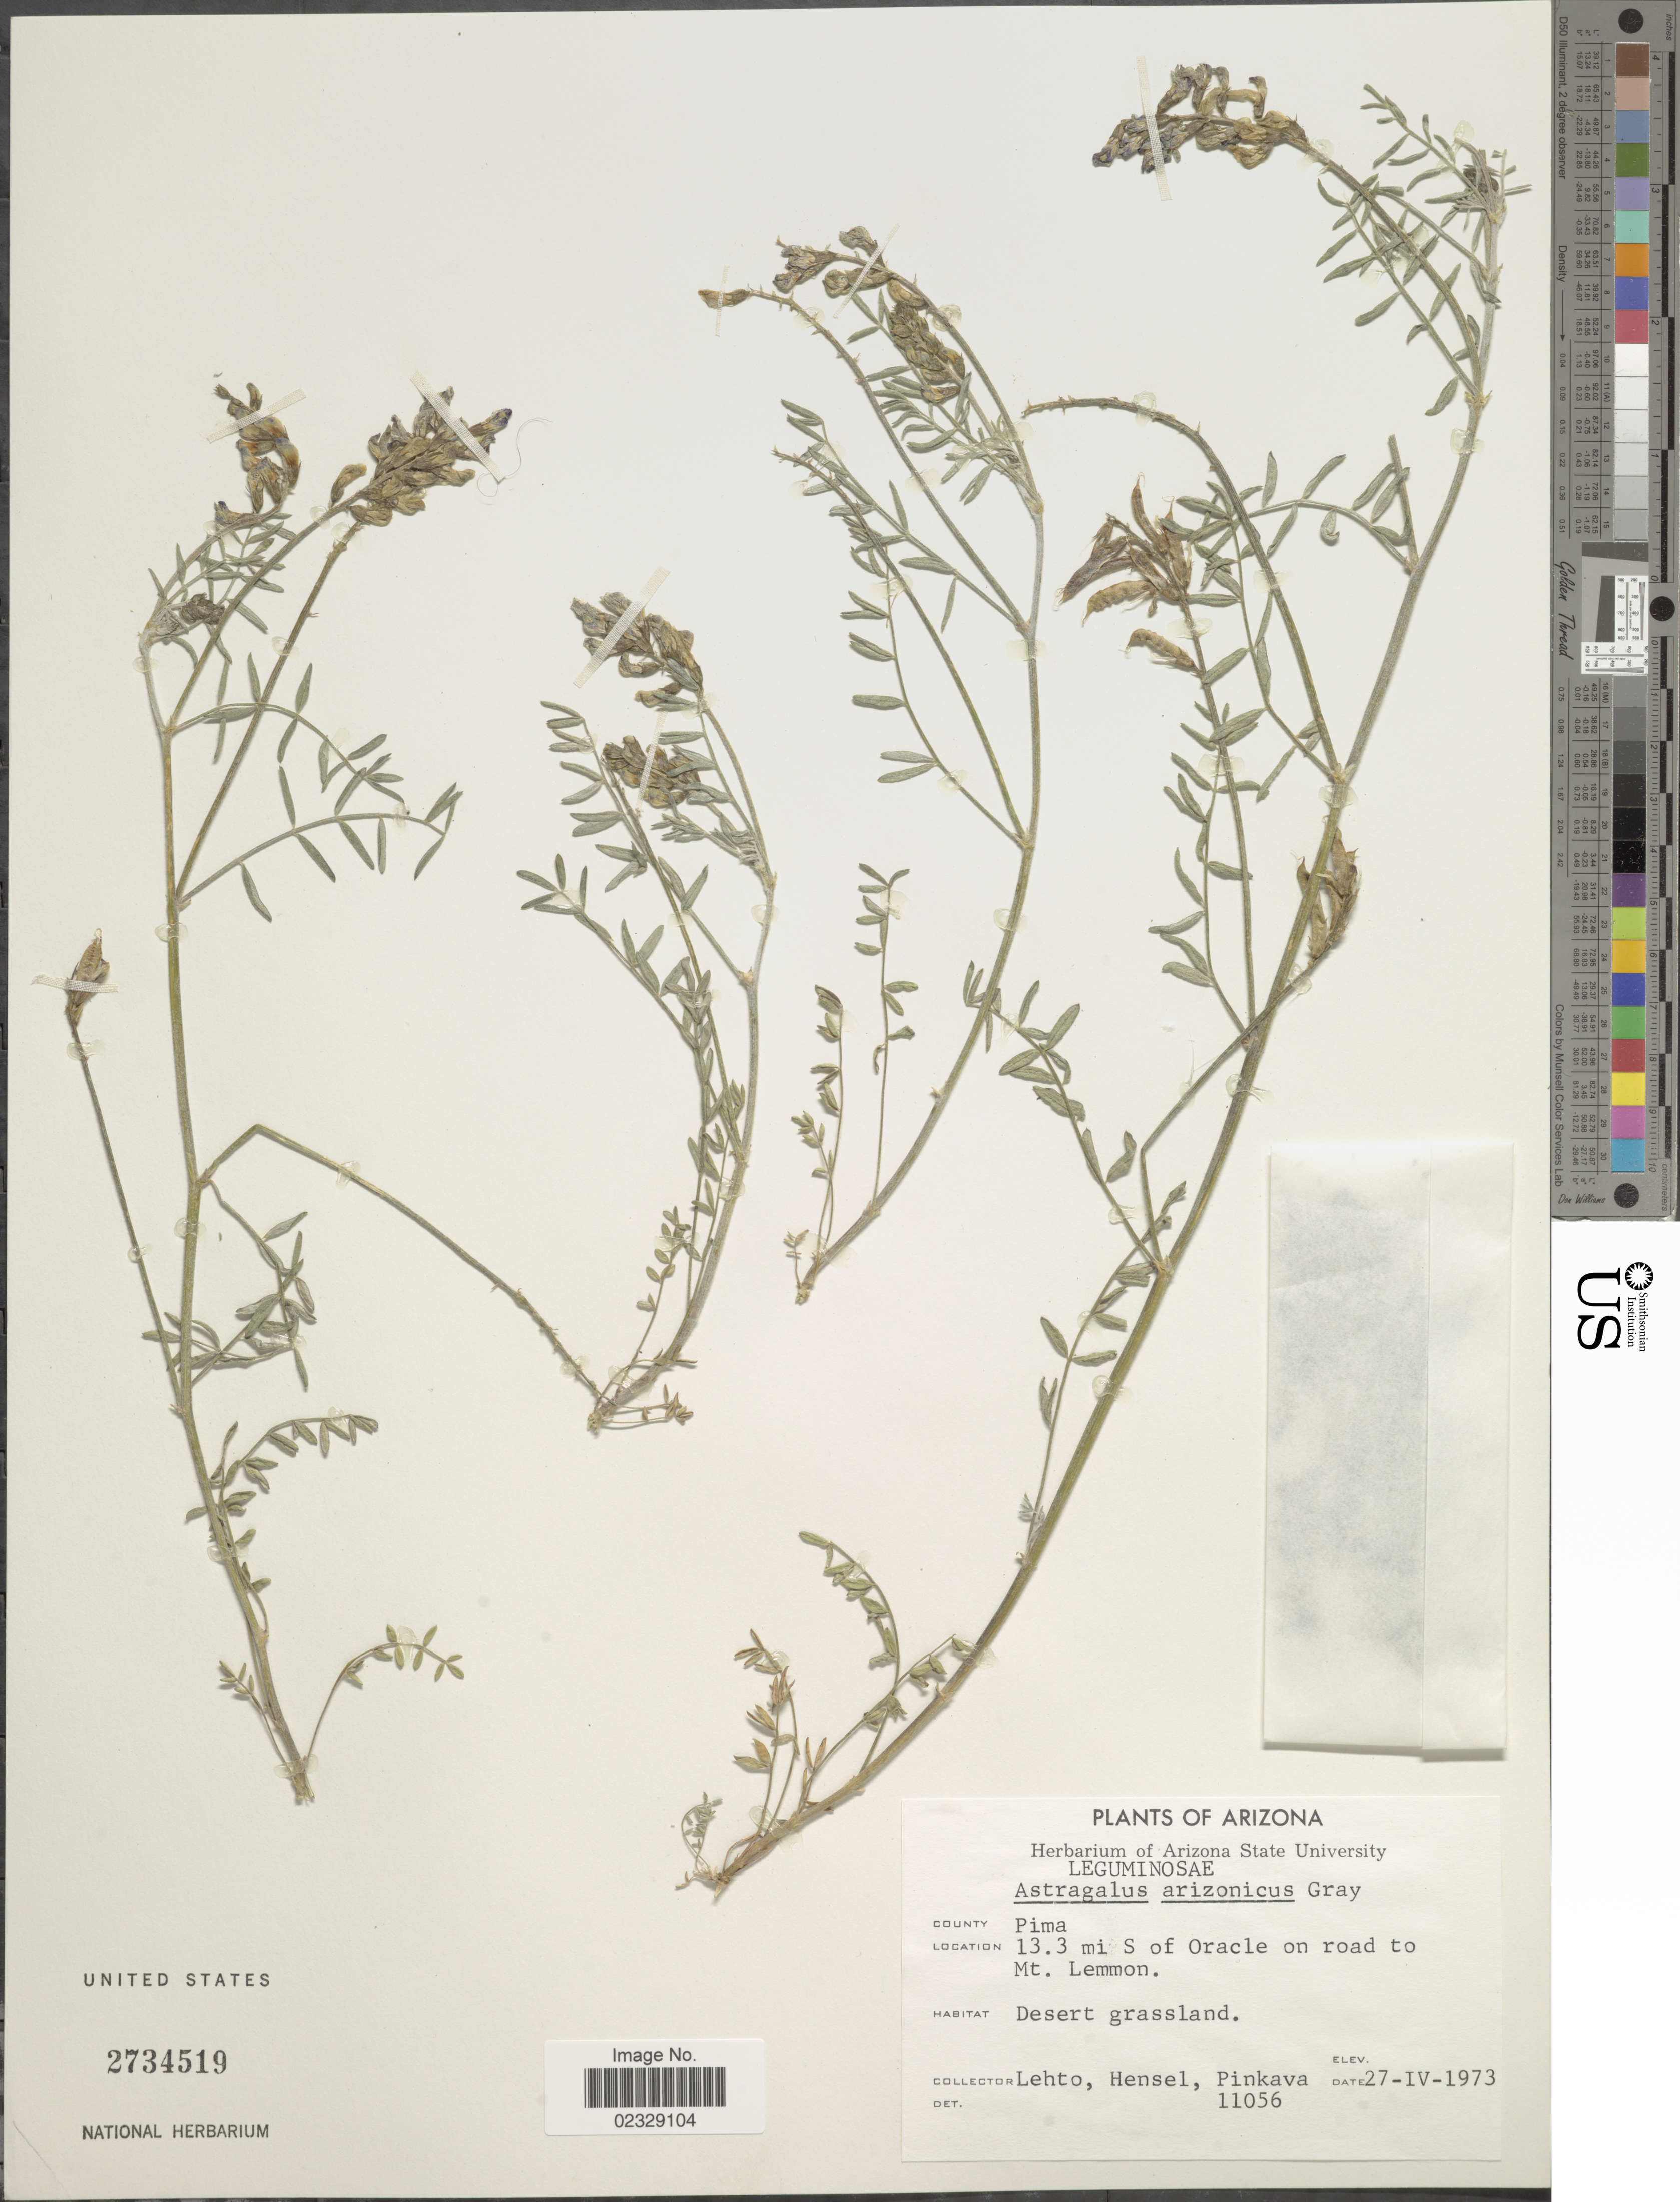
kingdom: Plantae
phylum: Tracheophyta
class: Magnoliopsida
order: Fabales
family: Fabaceae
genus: Astragalus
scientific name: Astragalus arizonicus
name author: A. Gray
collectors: -. Lehto, -. Hensel & -. Pinkava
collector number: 11056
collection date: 1973-04-27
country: United States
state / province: Arizona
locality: County Pima, 13.3 mi S of Oracle on road to Mt. Lemmon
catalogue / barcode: US 2734519